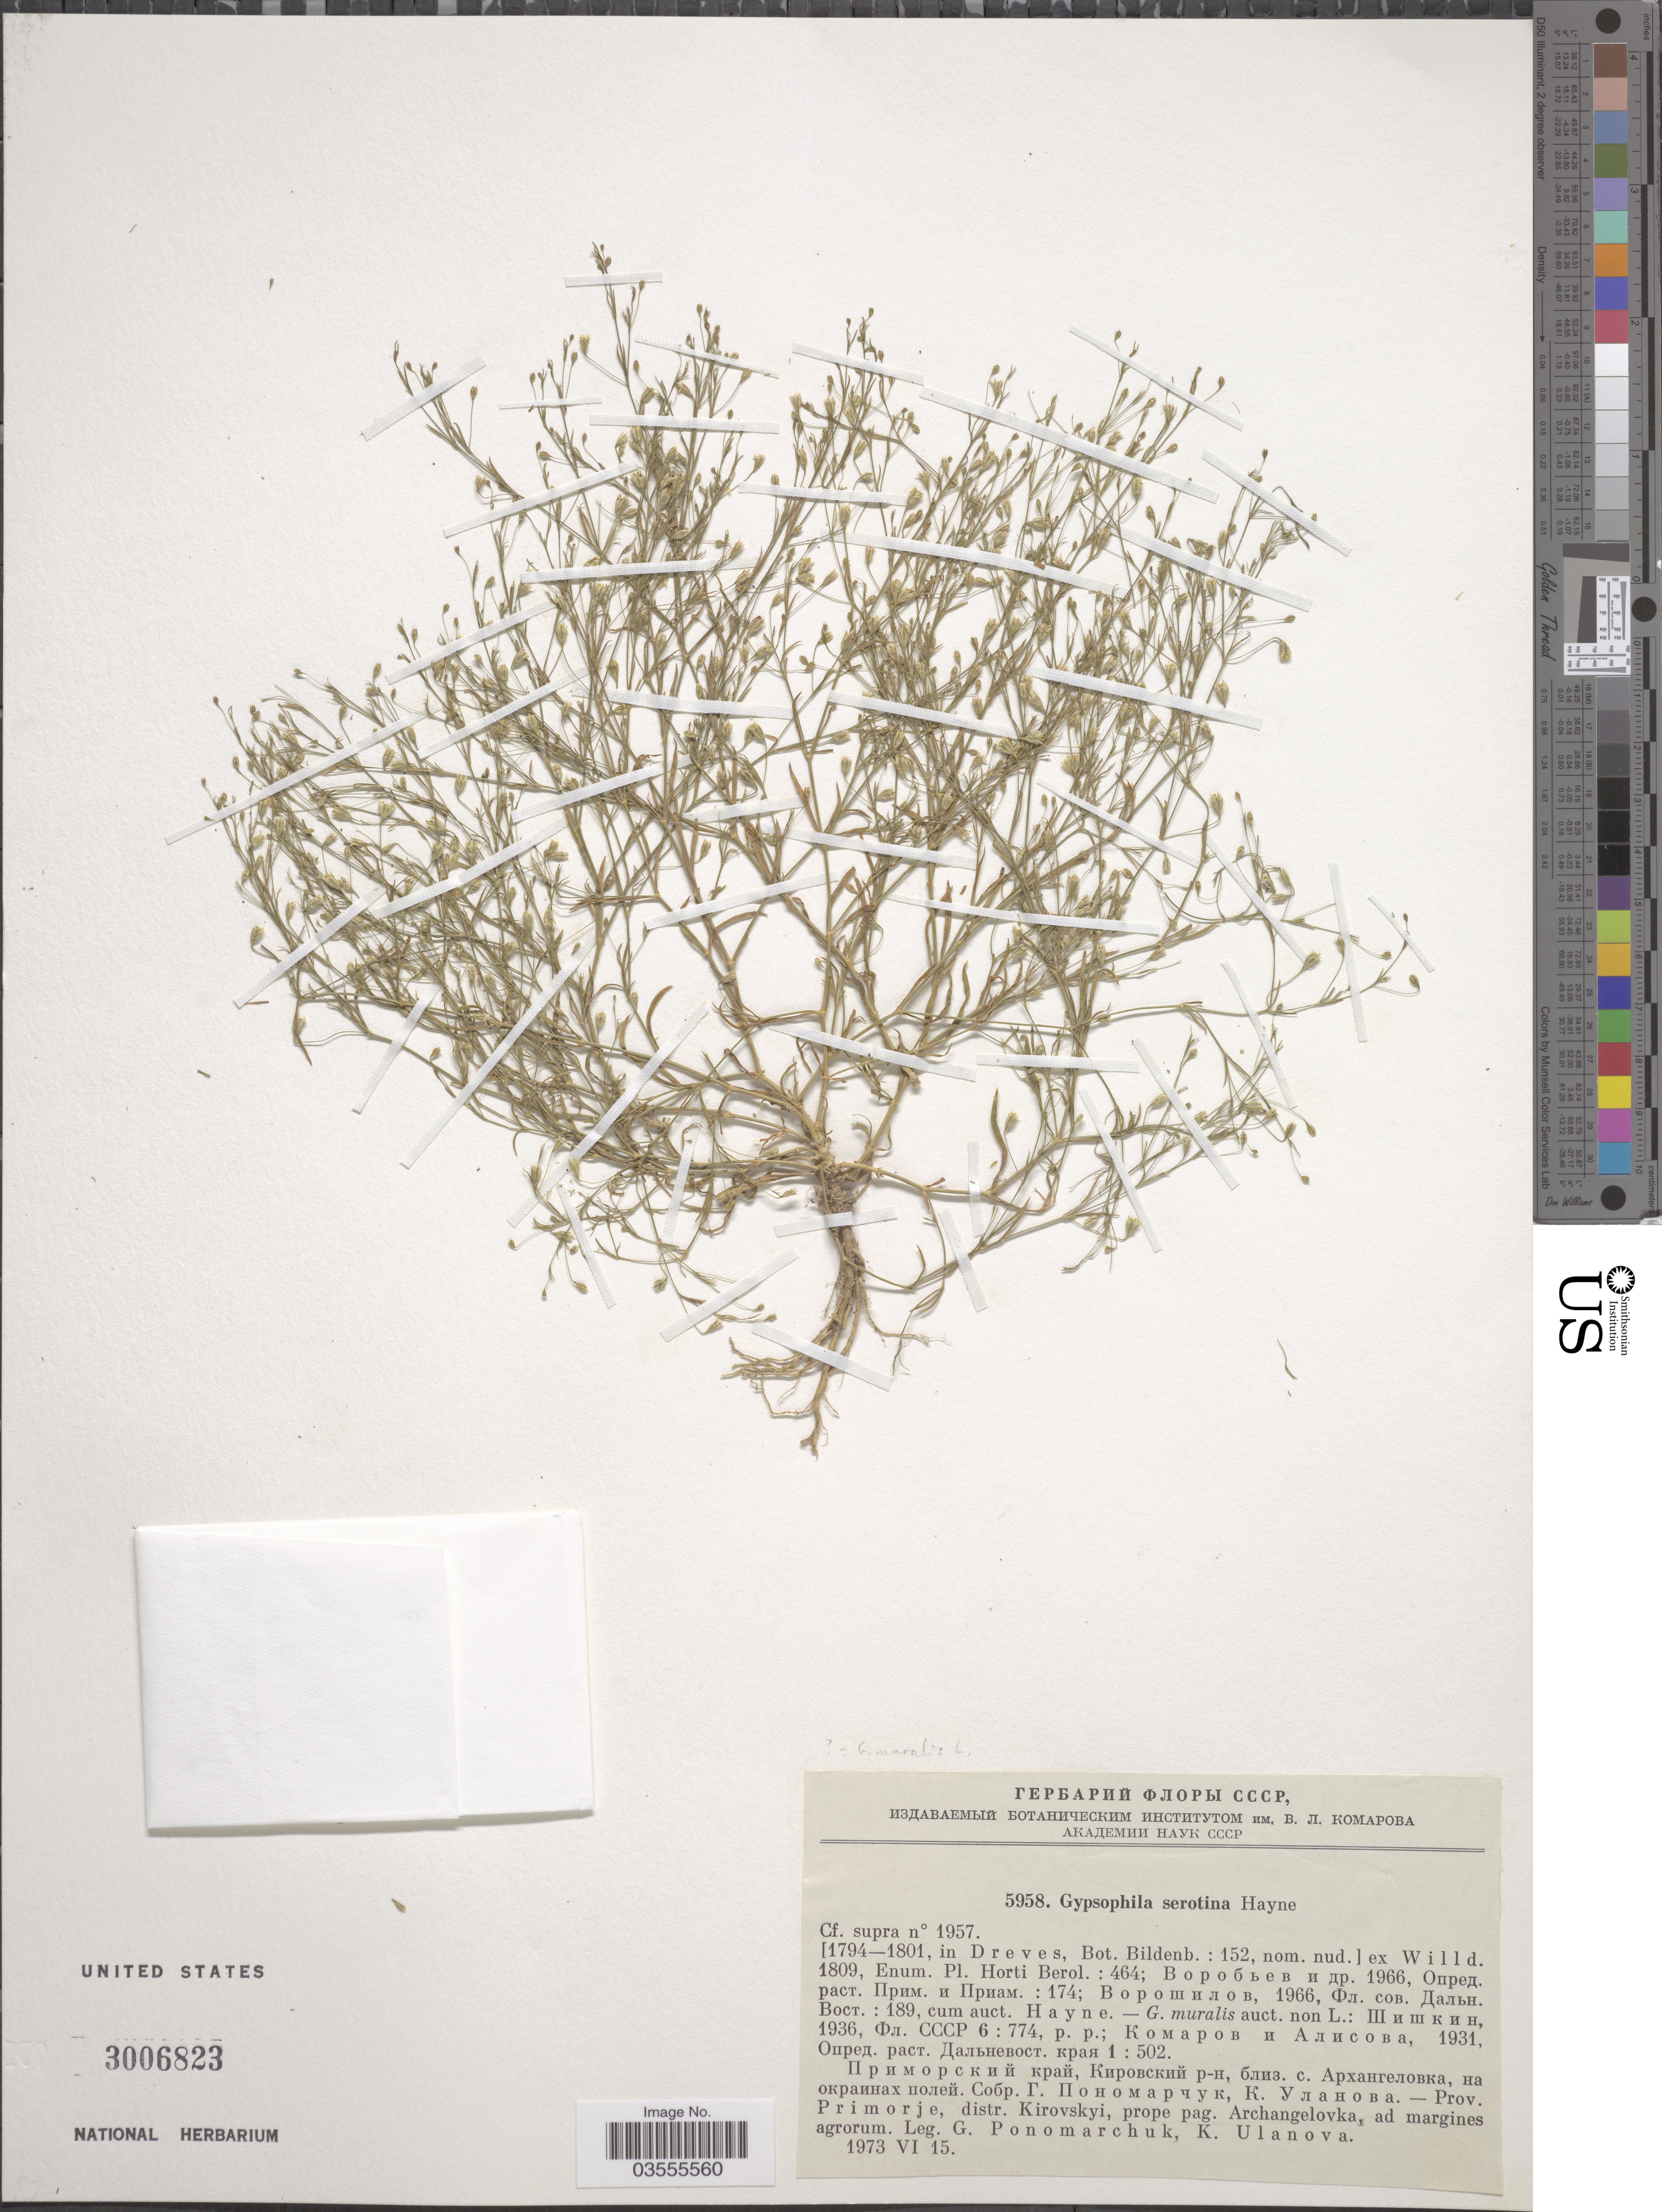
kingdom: Plantae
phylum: Tracheophyta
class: Magnoliopsida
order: Caryophyllales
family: Caryophyllaceae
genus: Psammophiliella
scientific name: Psammophiliella muralis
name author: (L.) Ikonn.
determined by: U.S. National Herbarium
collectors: G. I. Ponomarchuk & K. Ulanova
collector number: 5958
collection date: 1973-06-15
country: Russian Federation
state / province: Primorsky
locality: Prov. Primorje, distr. Kirovskyi, prope pag. Archangelovka, ad margines agrorum.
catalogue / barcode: US 3006823